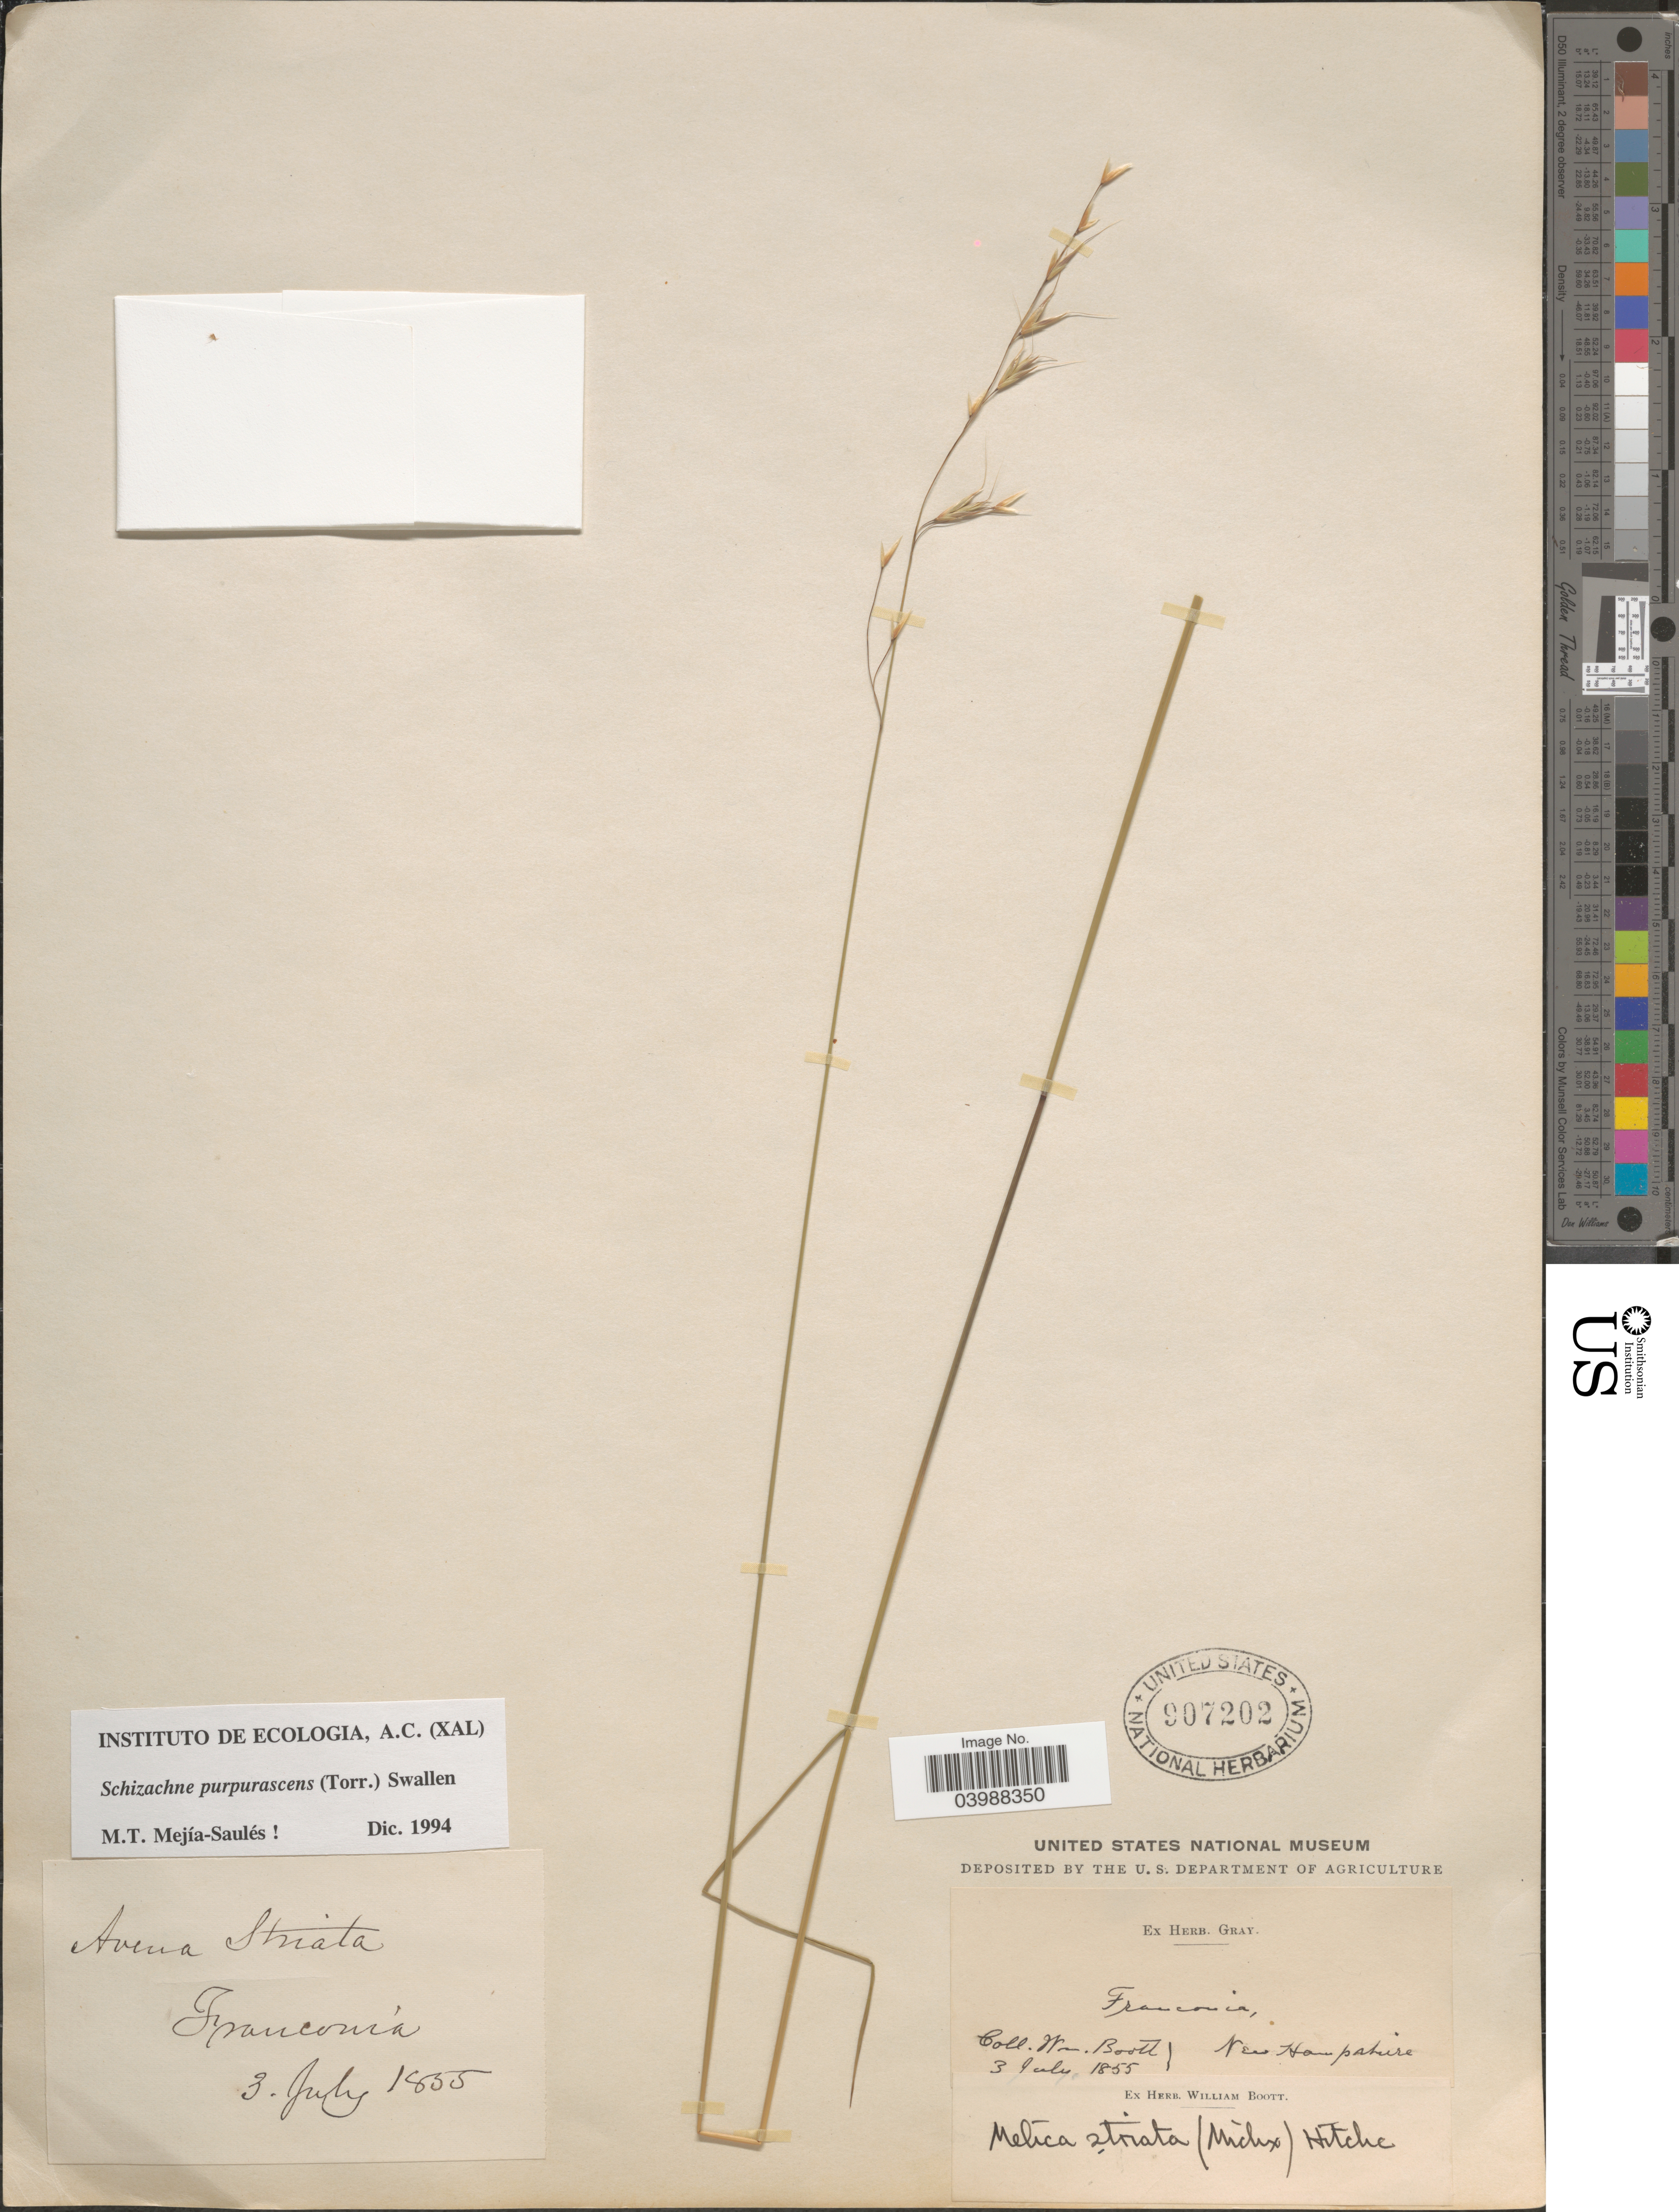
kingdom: Plantae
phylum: Tracheophyta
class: Liliopsida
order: Poales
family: Poaceae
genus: Schizachne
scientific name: Schizachne purpurascens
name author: (Torr.) Swallen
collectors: W. Boott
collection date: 1855-07-03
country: United States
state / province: New Hampshire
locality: Franconia.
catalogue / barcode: US 907202